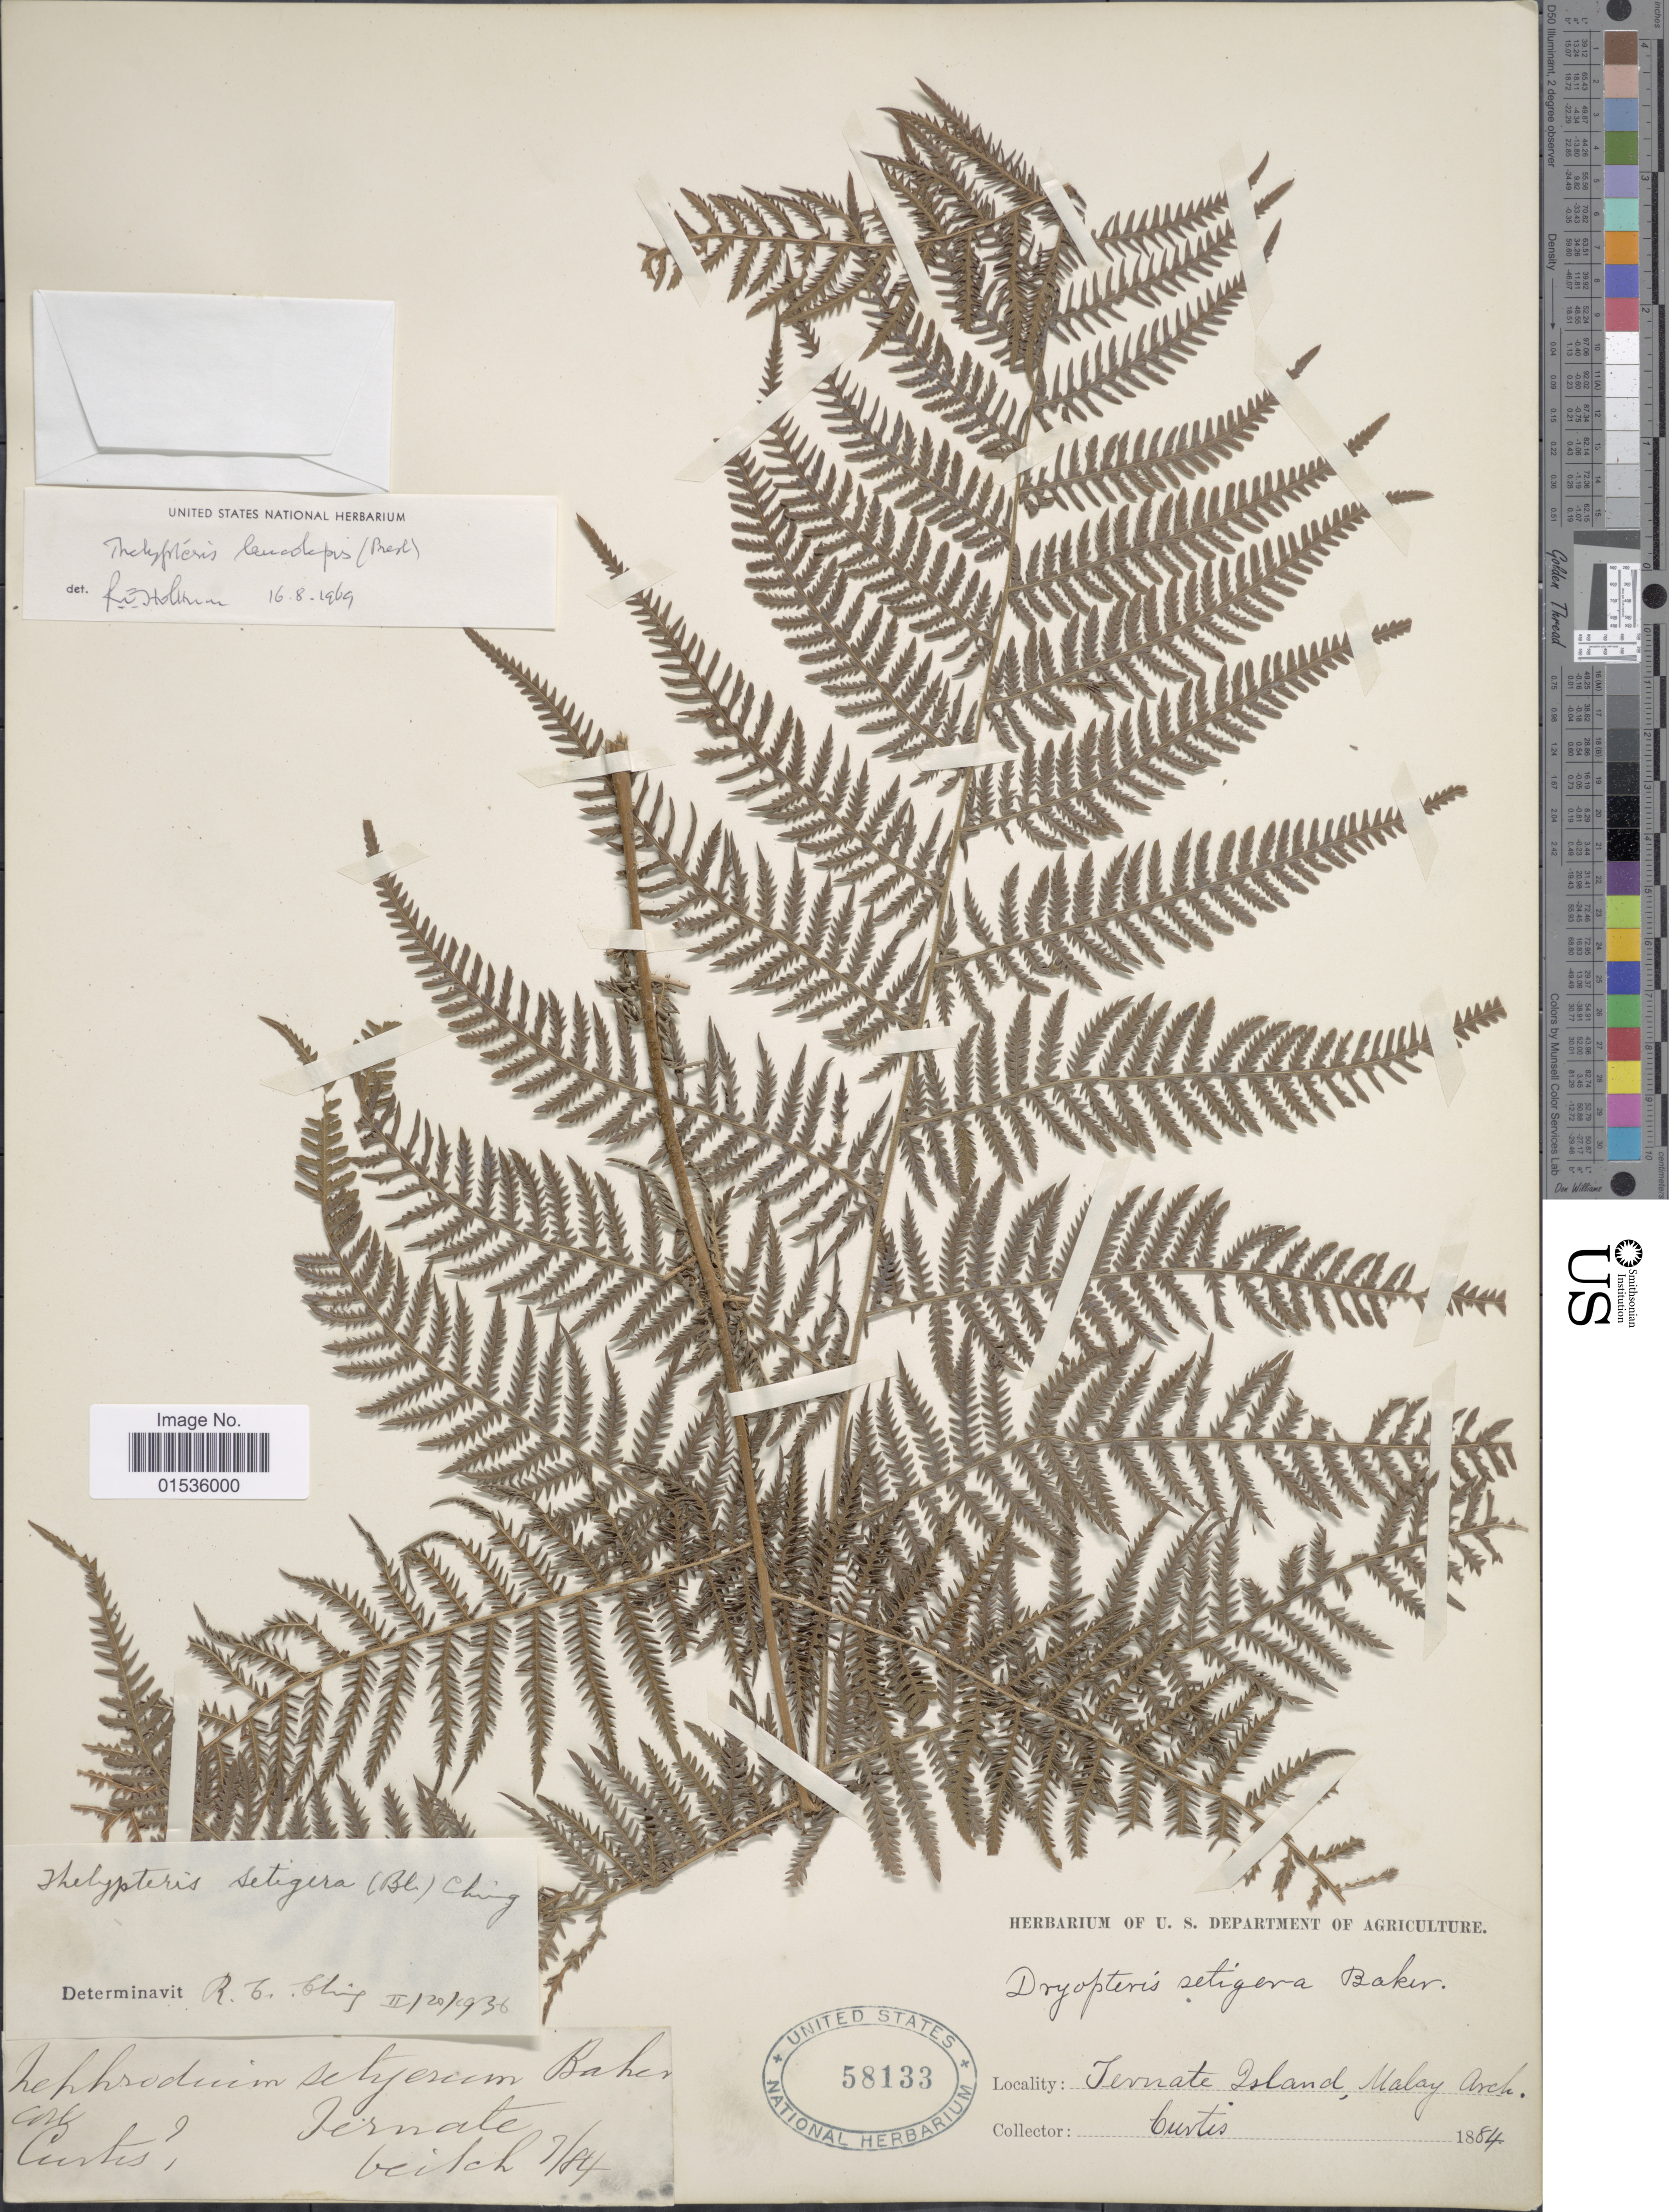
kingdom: Plantae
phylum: Tracheophyta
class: Polypodiopsida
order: Polypodiales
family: Thelypteridaceae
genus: Macrothelypteris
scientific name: Macrothelypteris polypodioides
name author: (Hook.) Holttum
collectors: -. Curtis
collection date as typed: Transcribed d/m/y: /7/84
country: Malaysia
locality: Ternate Island,Malay Arch.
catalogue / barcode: US 58133